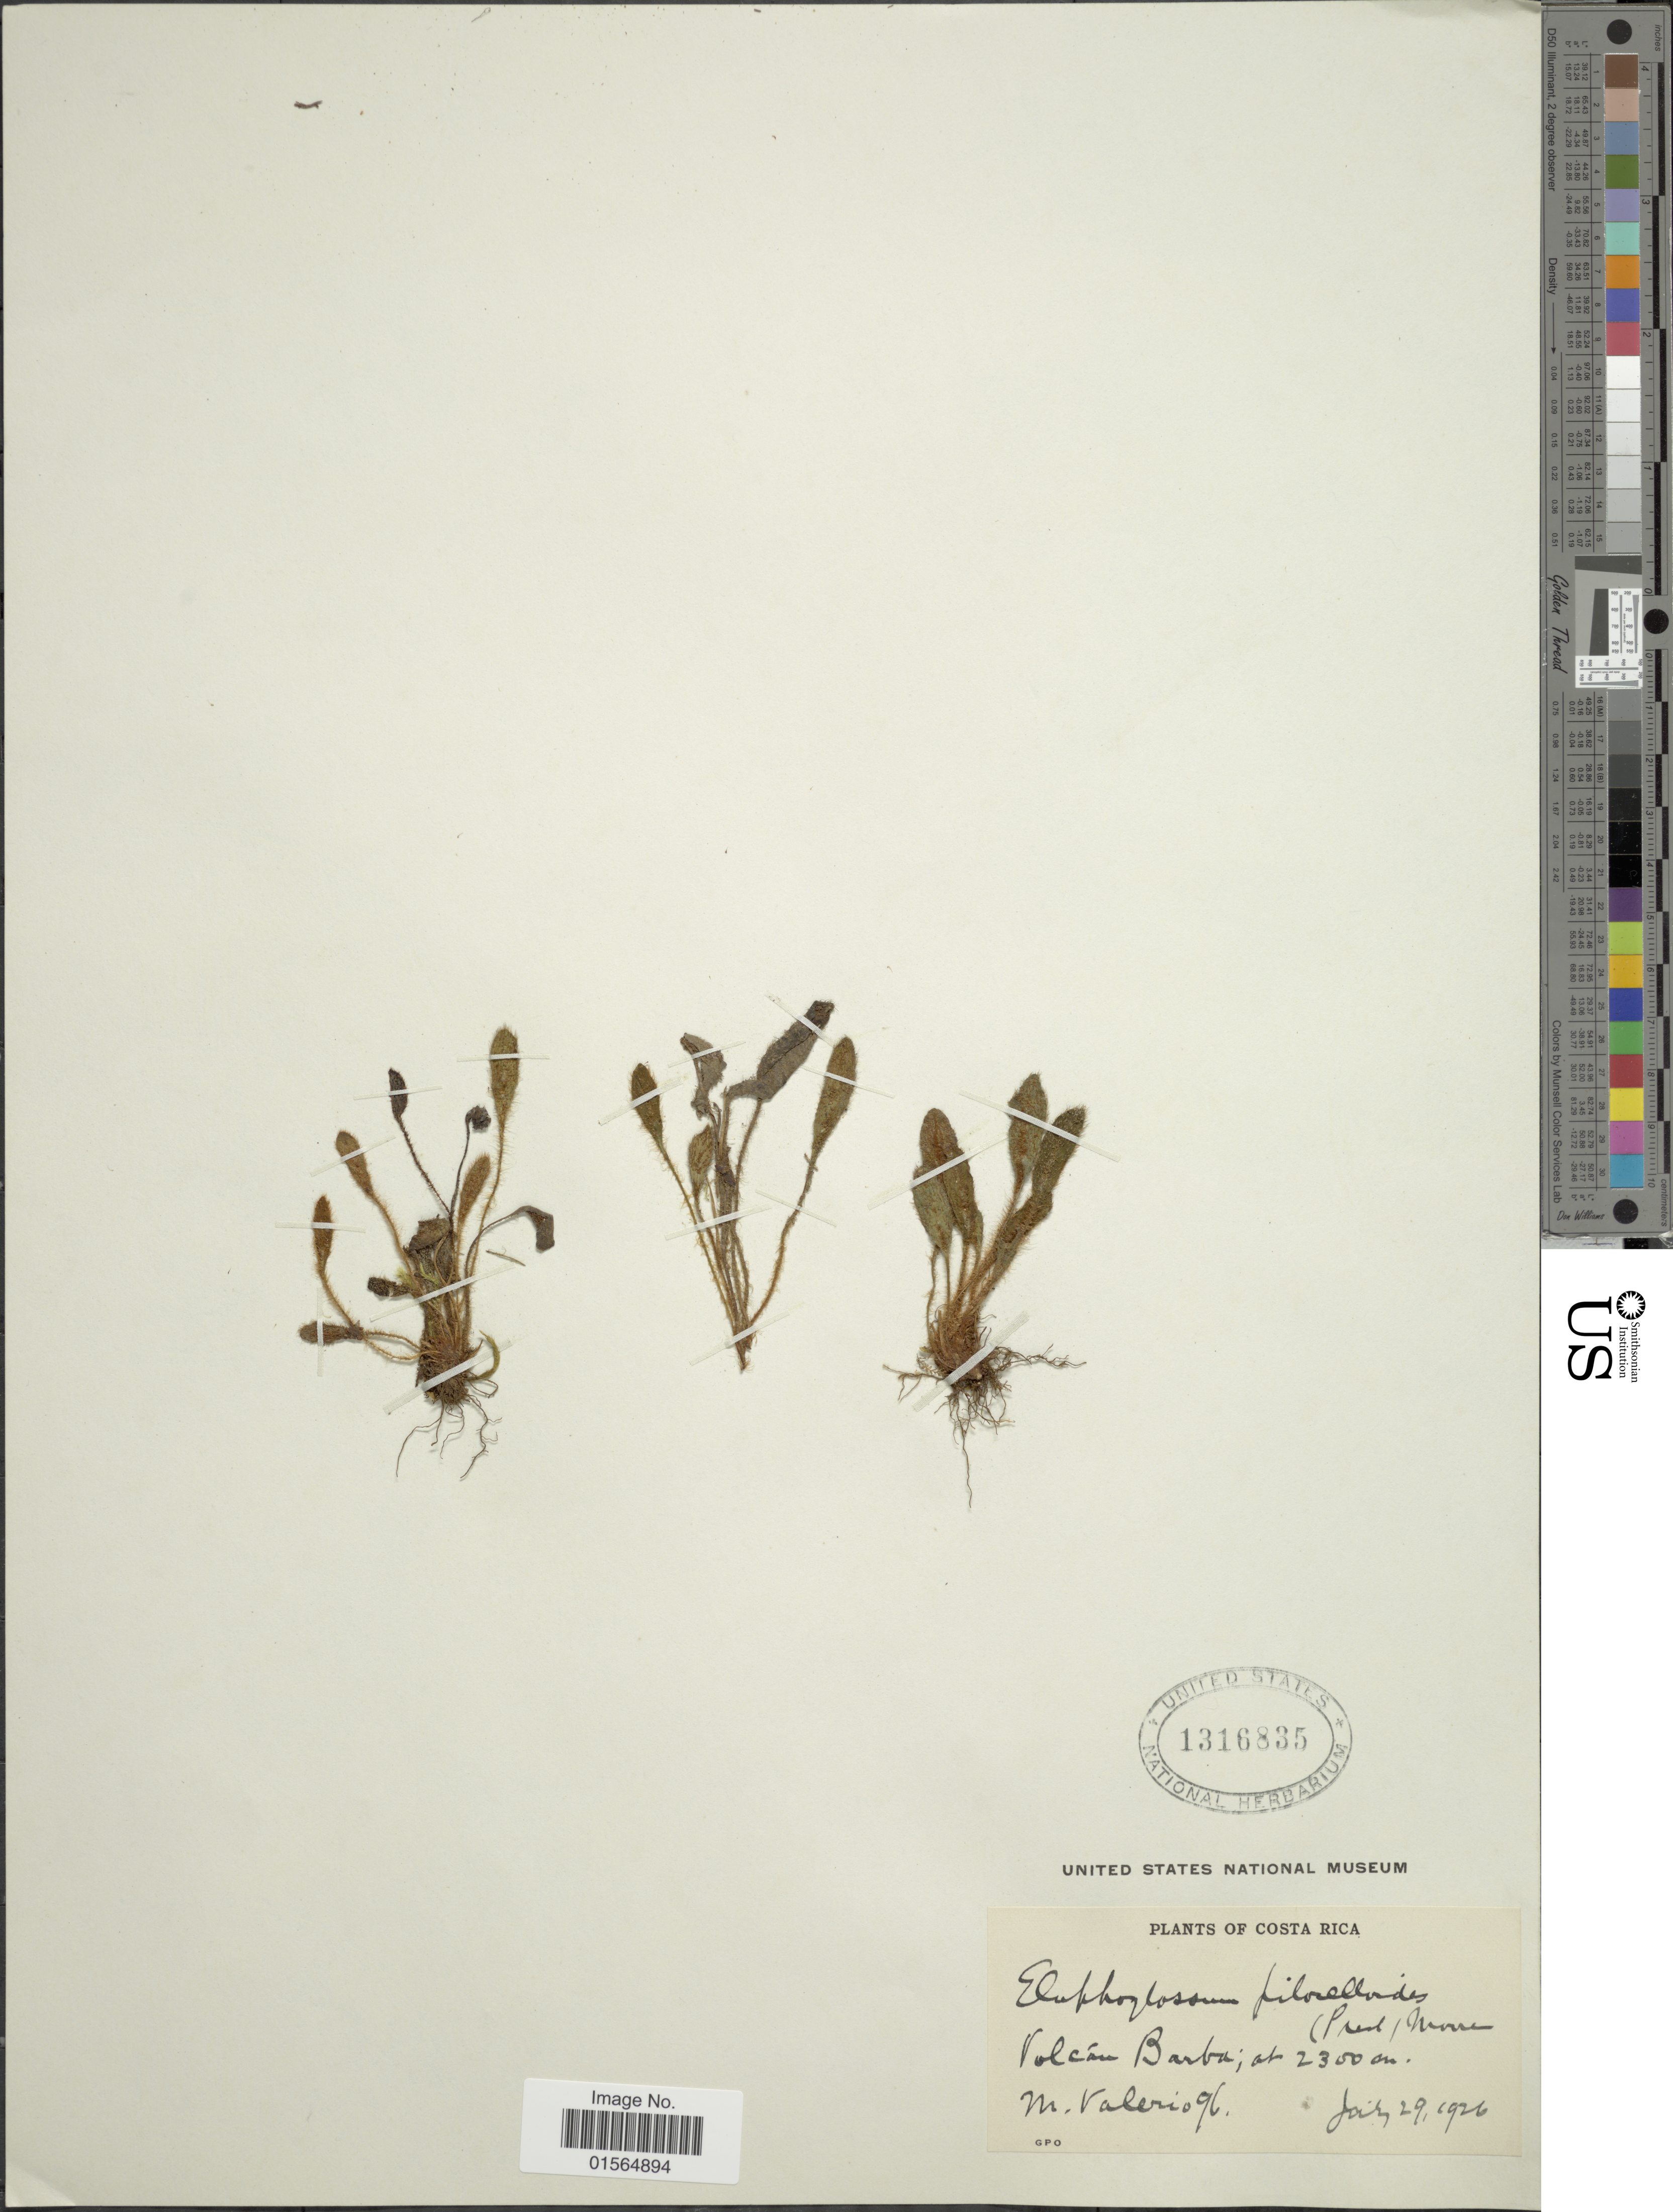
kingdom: Plantae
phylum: Tracheophyta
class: Polypodiopsida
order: Polypodiales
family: Dryopteridaceae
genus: Elaphoglossum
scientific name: Elaphoglossum piloselloides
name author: (C. Presl) T. Moore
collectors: M. Valerio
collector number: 96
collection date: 1926-07-29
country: Costa Rica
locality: Volcan Barba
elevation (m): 2300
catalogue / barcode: US 1316835